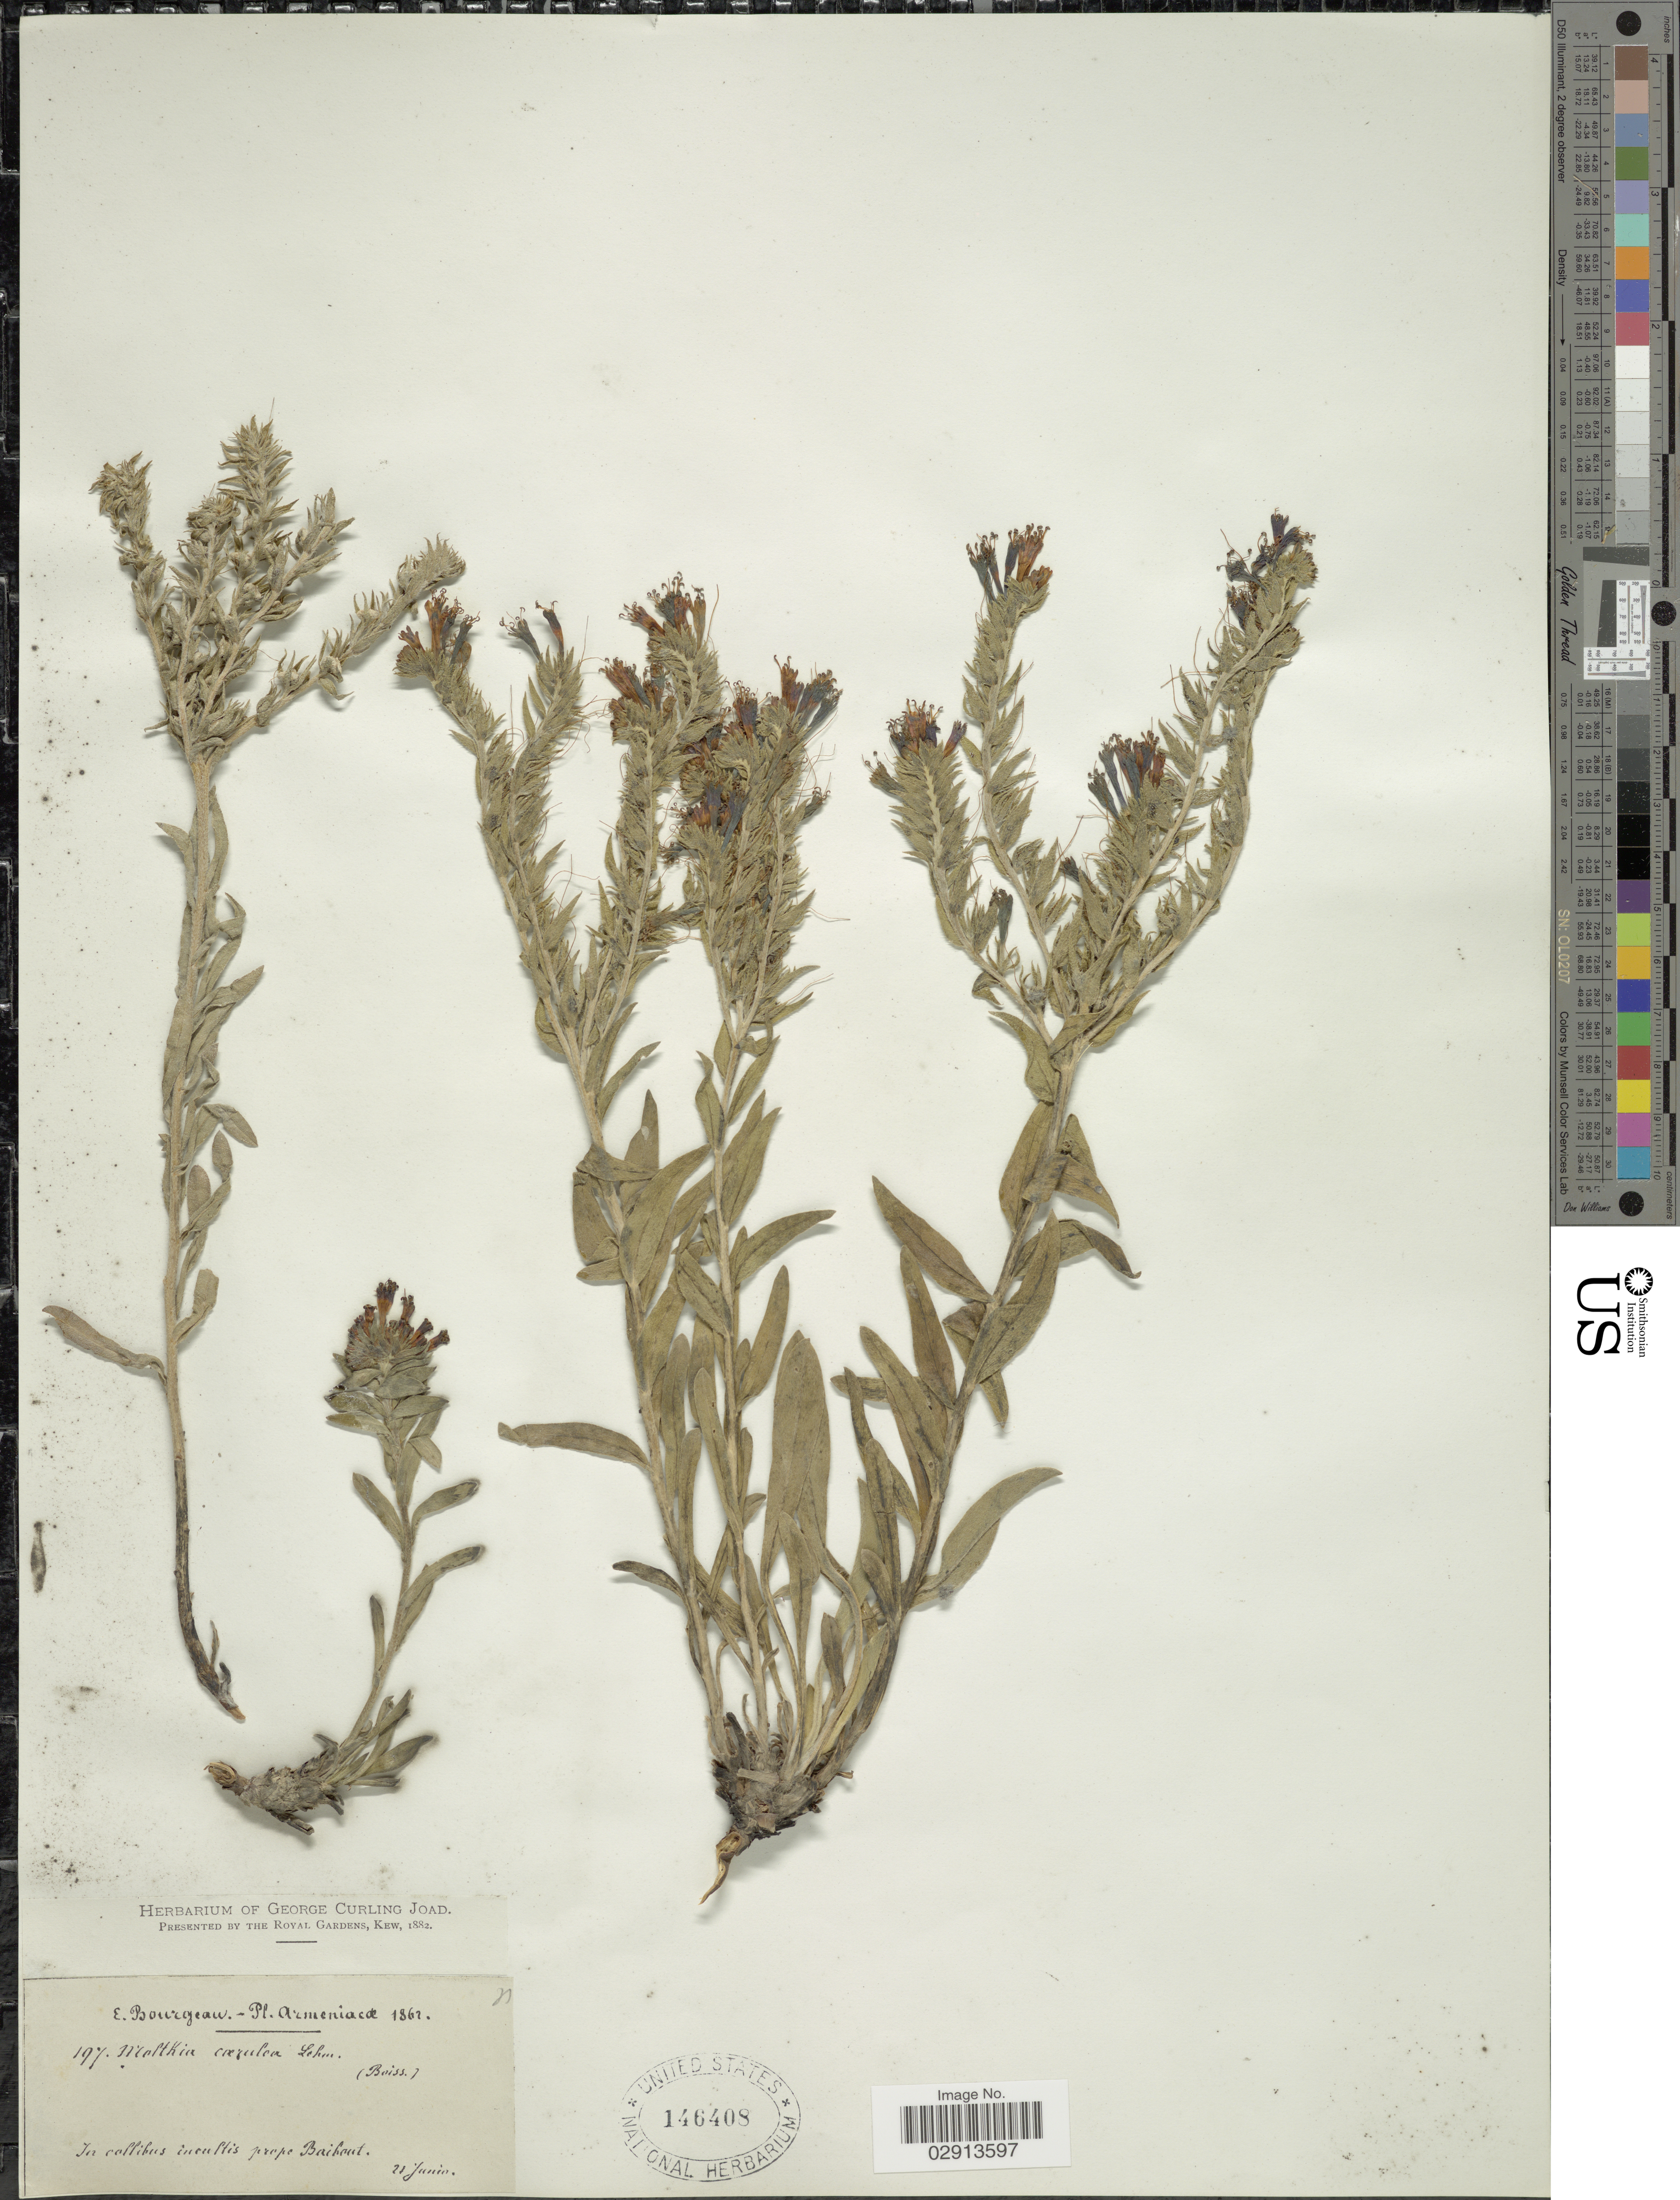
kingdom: Plantae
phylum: Tracheophyta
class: Magnoliopsida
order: Boraginales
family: Boraginaceae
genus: Moltkia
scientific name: Moltkia caerulea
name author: Lehm.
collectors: E. Bourgeau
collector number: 197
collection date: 1862-06-21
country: Armenia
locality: In collibus incultis prope Baibout.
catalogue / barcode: US 146408